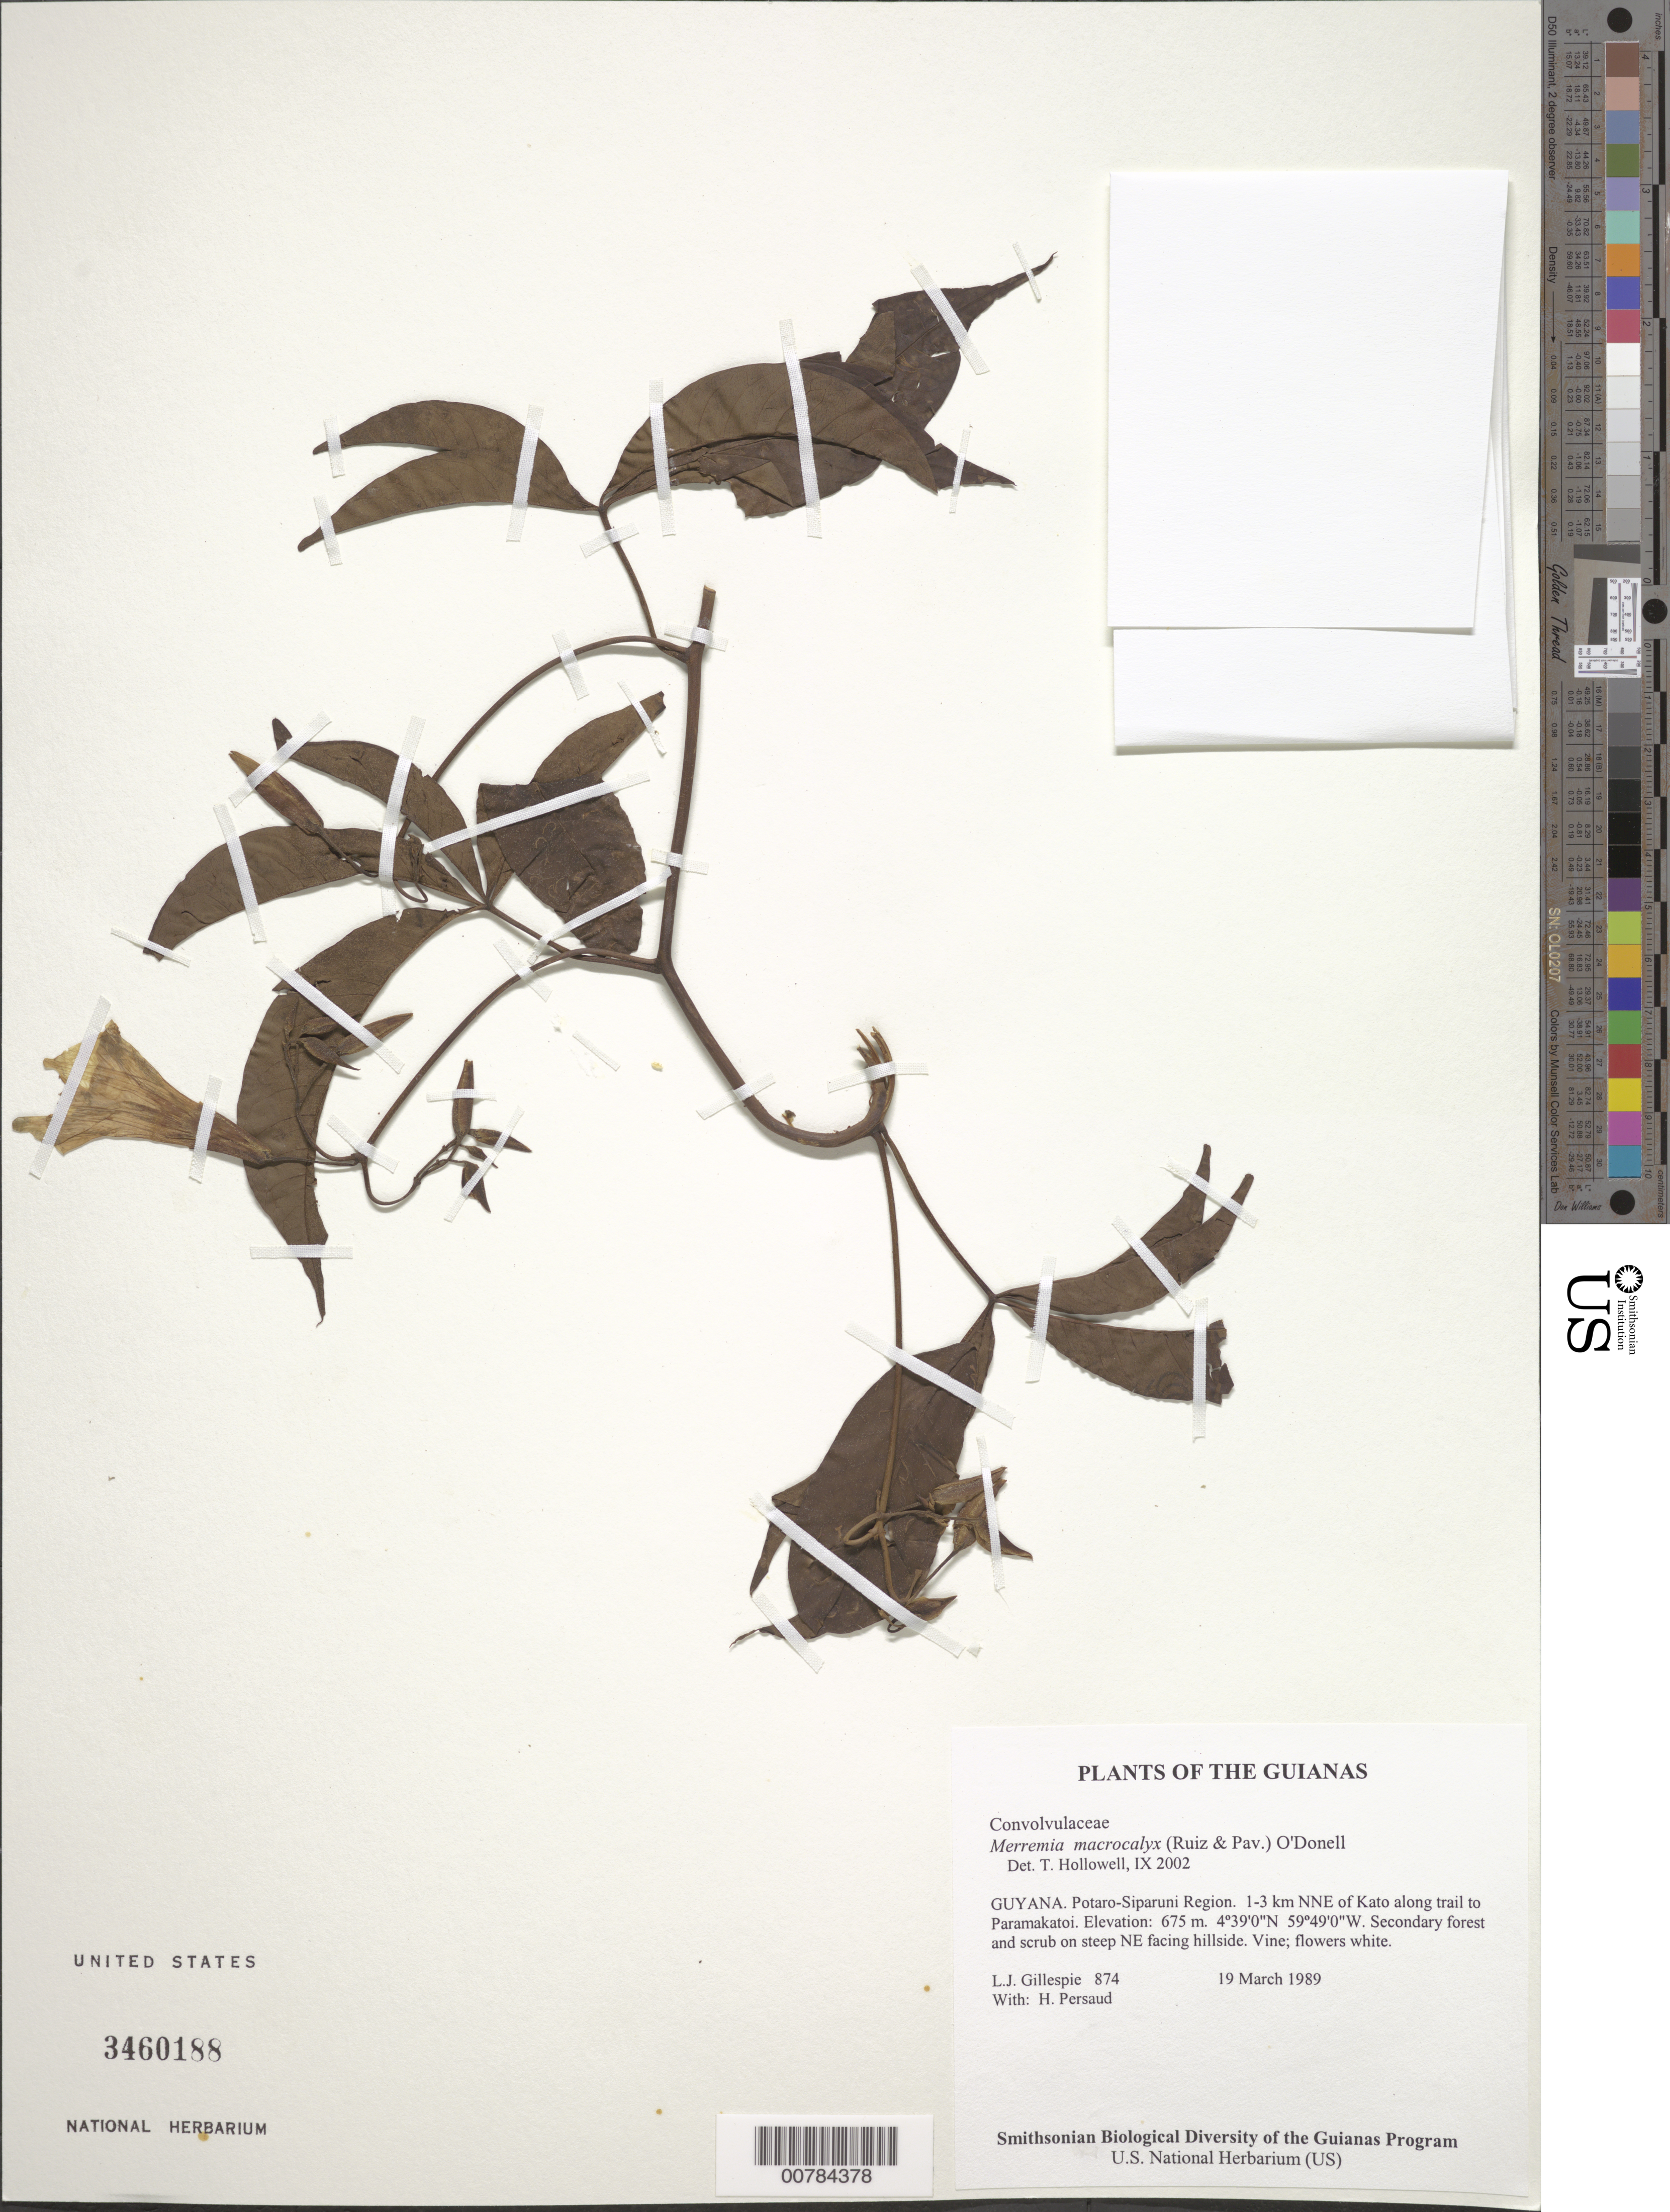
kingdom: Plantae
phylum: Tracheophyta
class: Magnoliopsida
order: Solanales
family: Convolvulaceae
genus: Distimake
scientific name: Distimake macrocalyx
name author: (Ruiz & Pav.) A. R. Simões & Staples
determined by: Strong, Mark T., (BOT), Smithsonian Institution - National Museum of Natural History (UNITED STATES)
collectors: L. J. Gillespie & H. Persaud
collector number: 874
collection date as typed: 19 March 1989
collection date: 1989-03-19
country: Guyana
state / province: Potaro-Siparuni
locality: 1-3 km NNE of Kato along trail to Paramakatoi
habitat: Secondary forest and scrub on steep NE facing hillside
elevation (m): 675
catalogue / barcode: US 3460188